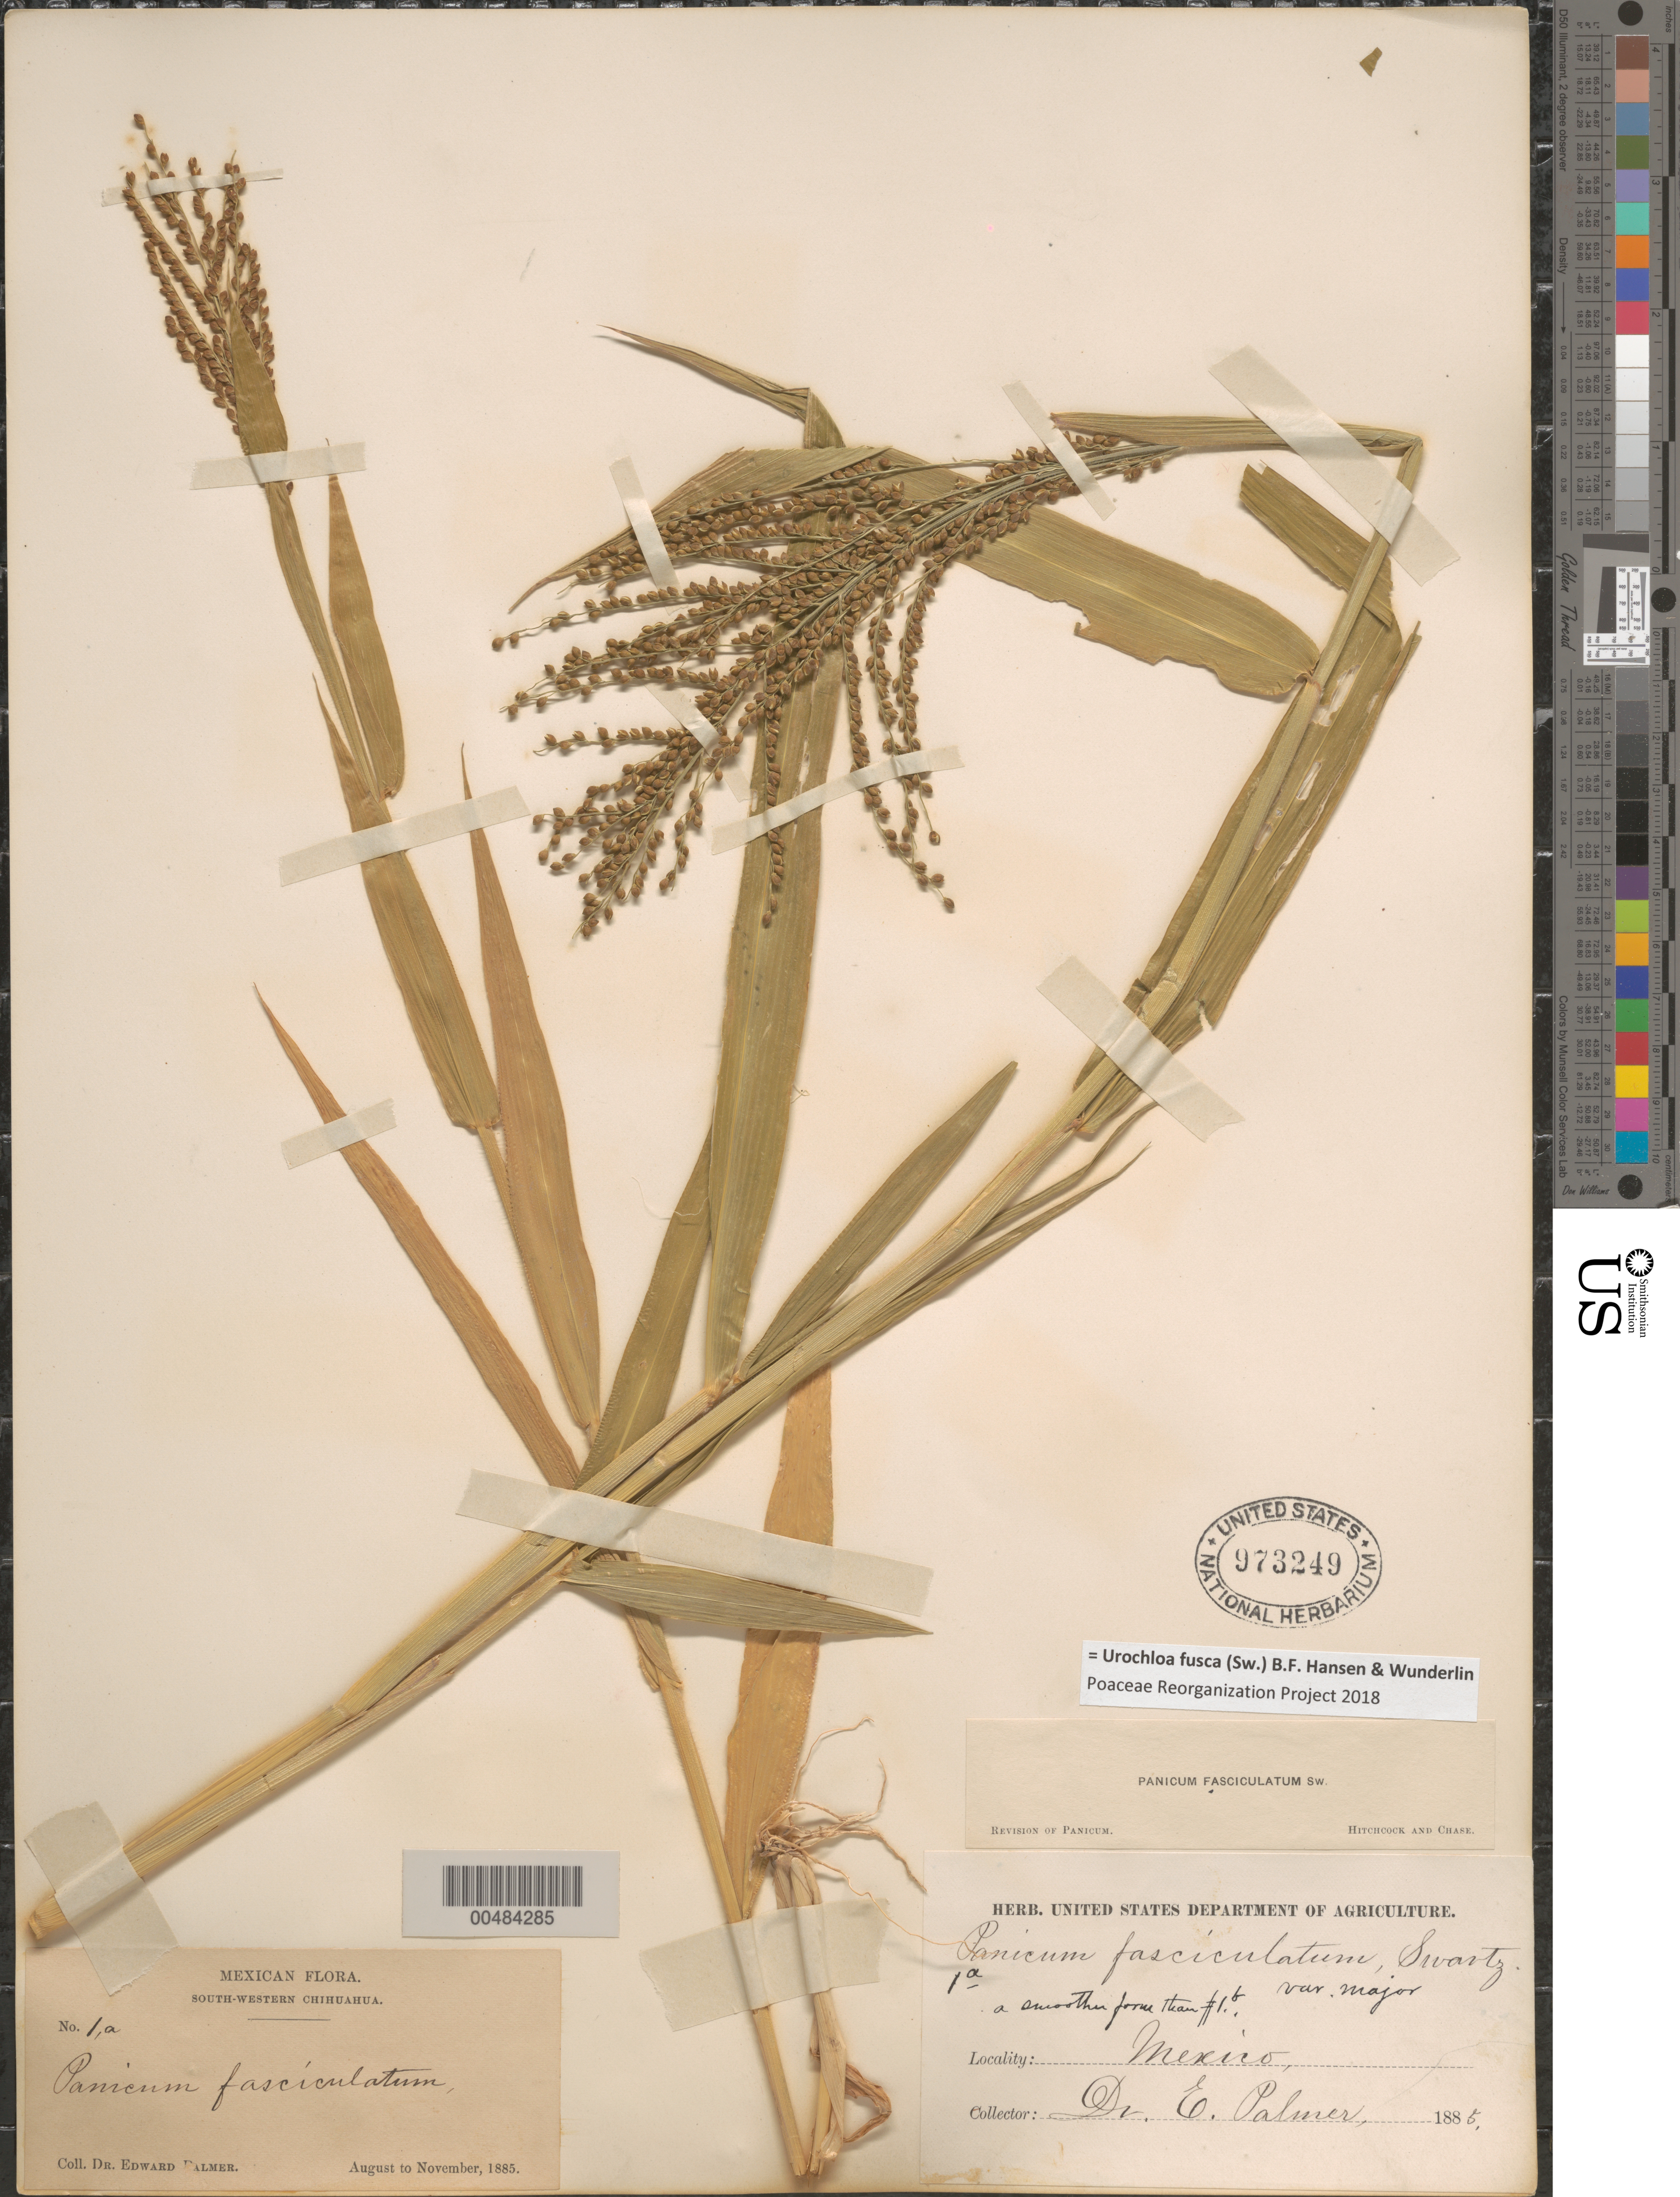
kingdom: Plantae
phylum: Tracheophyta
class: Liliopsida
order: Poales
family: Poaceae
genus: Urochloa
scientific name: Urochloa fusca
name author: (Sw.) B.F. Hansen & Wunderlin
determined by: Poaceae Reorganization Project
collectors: E. Palmer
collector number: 1a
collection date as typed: Aug 1885 to Nov 1885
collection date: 1885-08/1885-11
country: Mexico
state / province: Chihuahua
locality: South-western Chihuahua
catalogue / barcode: US 973249